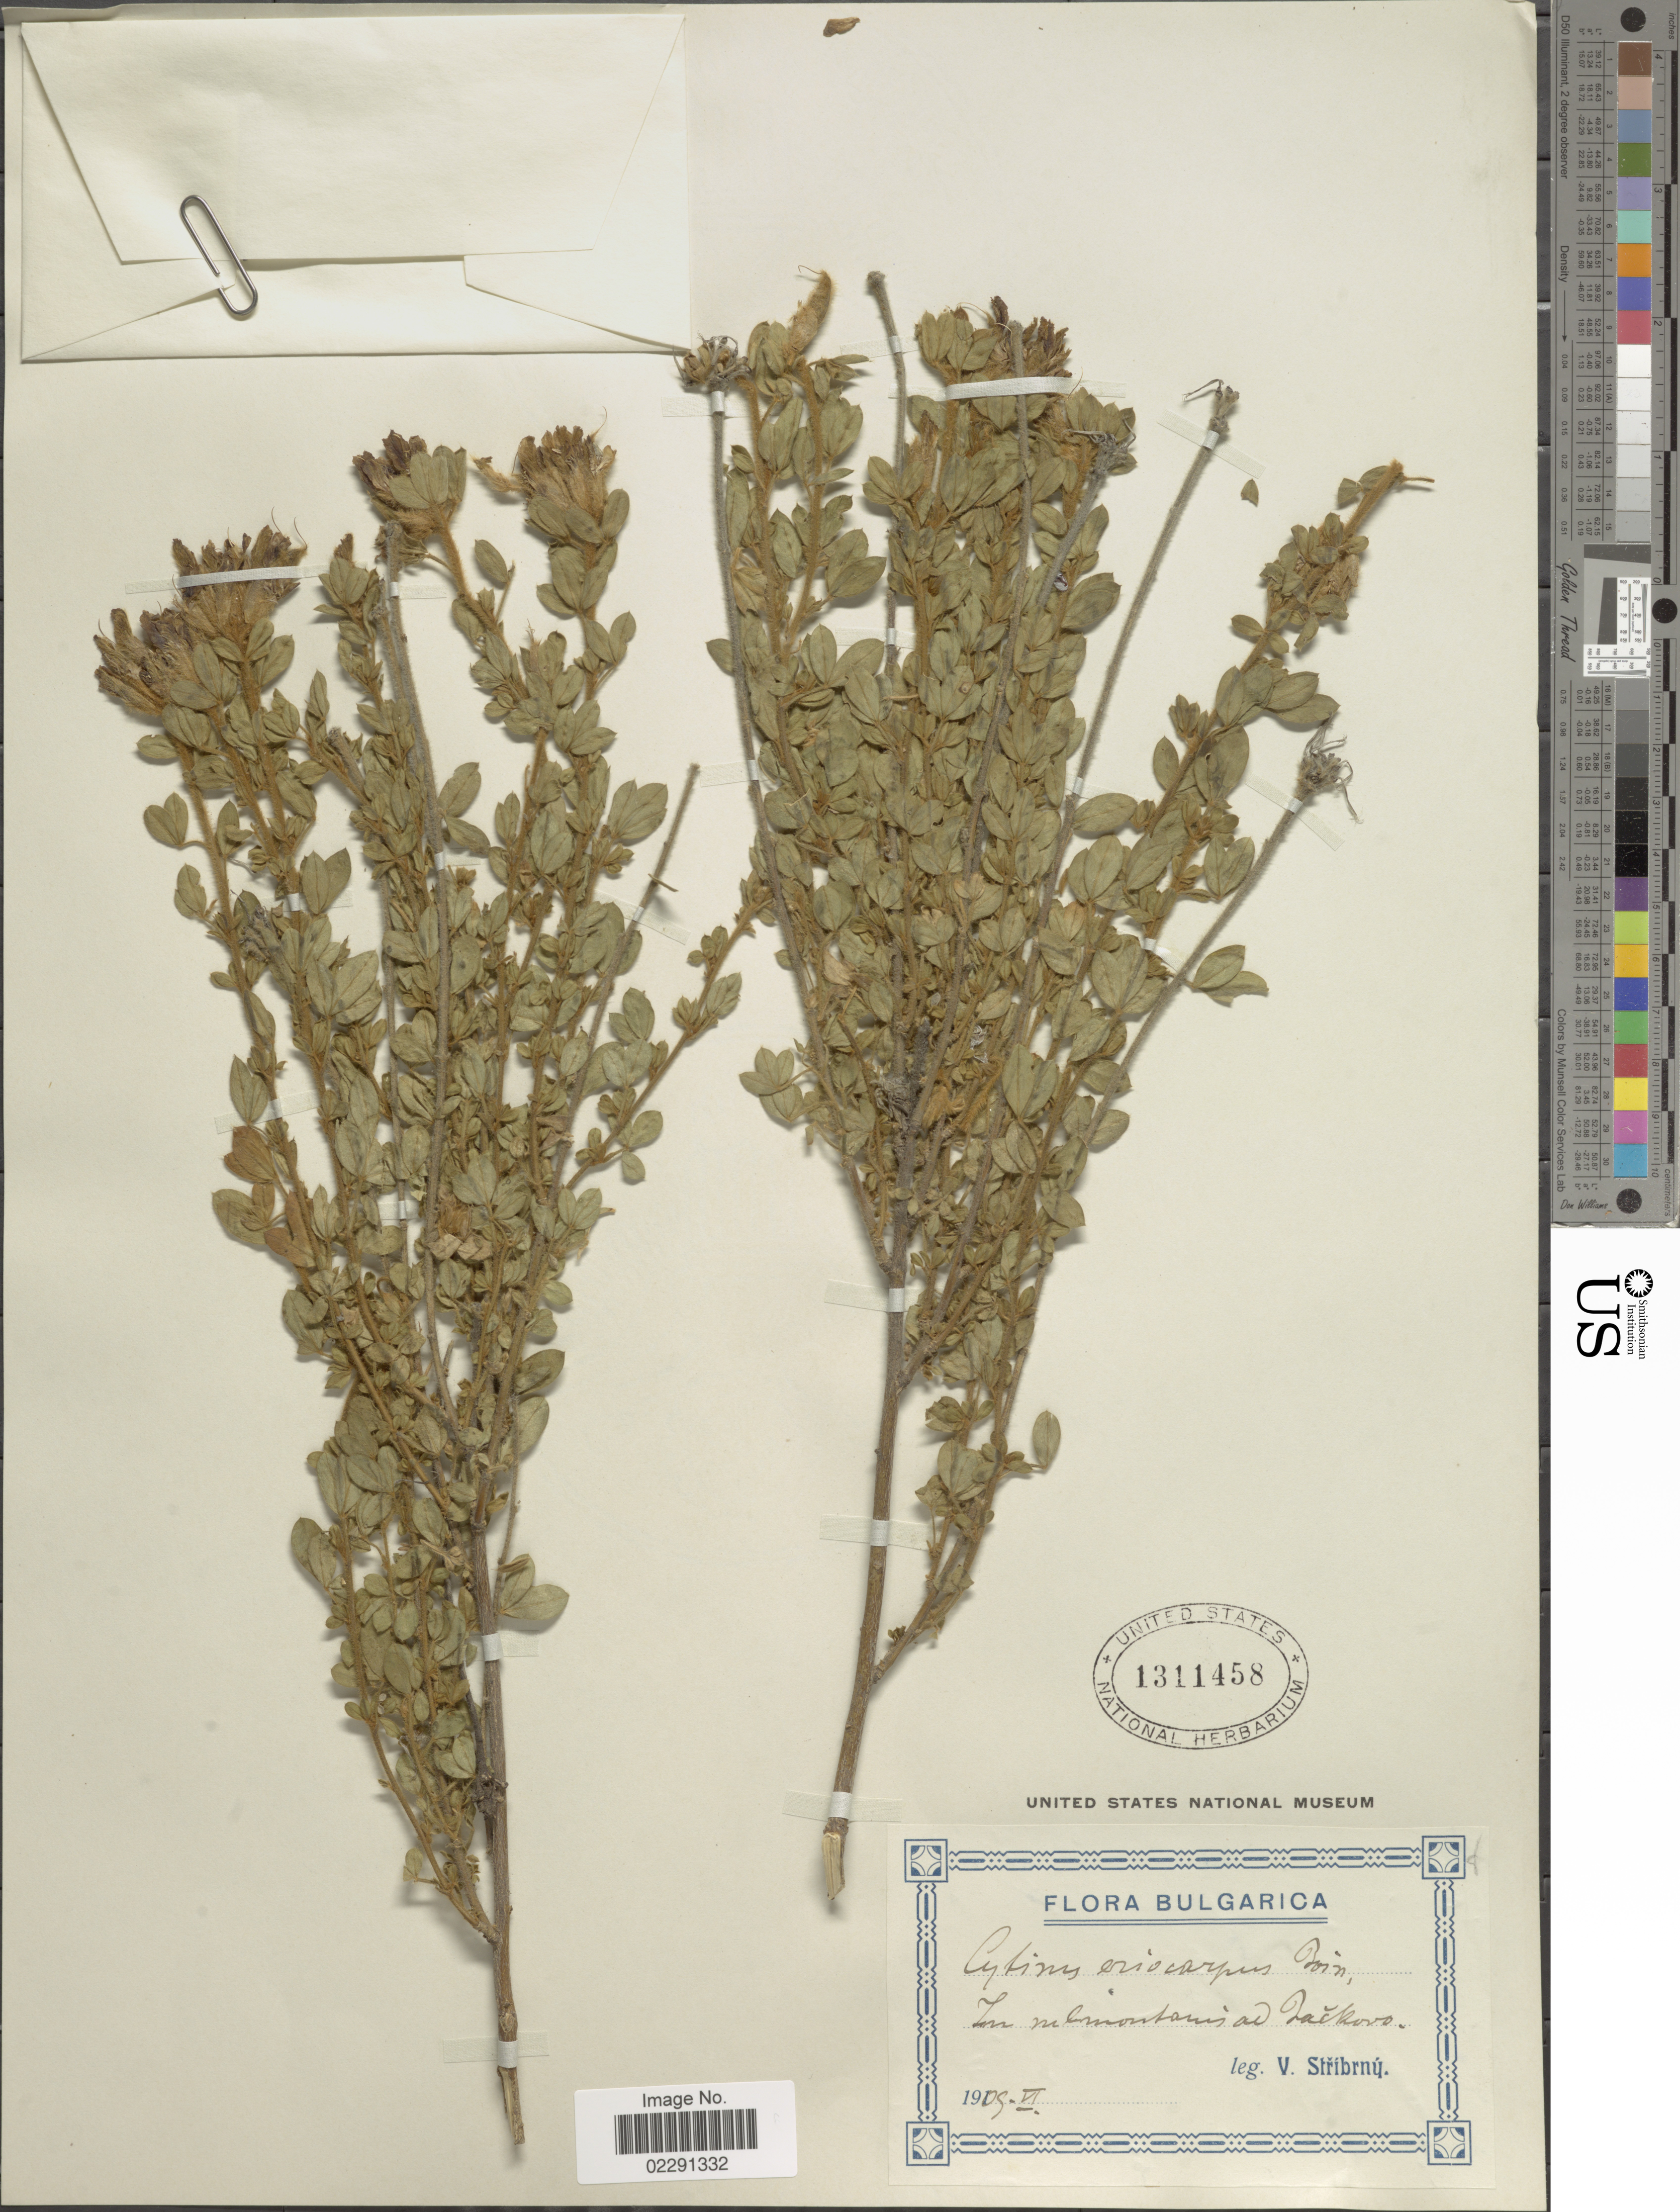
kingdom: Plantae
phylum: Tracheophyta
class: Magnoliopsida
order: Fabales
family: Fabaceae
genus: Cytisus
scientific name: Cytisus eriocarpus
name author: Boiss.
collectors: V. Stribrny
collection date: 1909-06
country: Bulgaria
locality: Bulgarica, in milontanis ad Zackovo. [interpreted]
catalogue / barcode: US 1311458